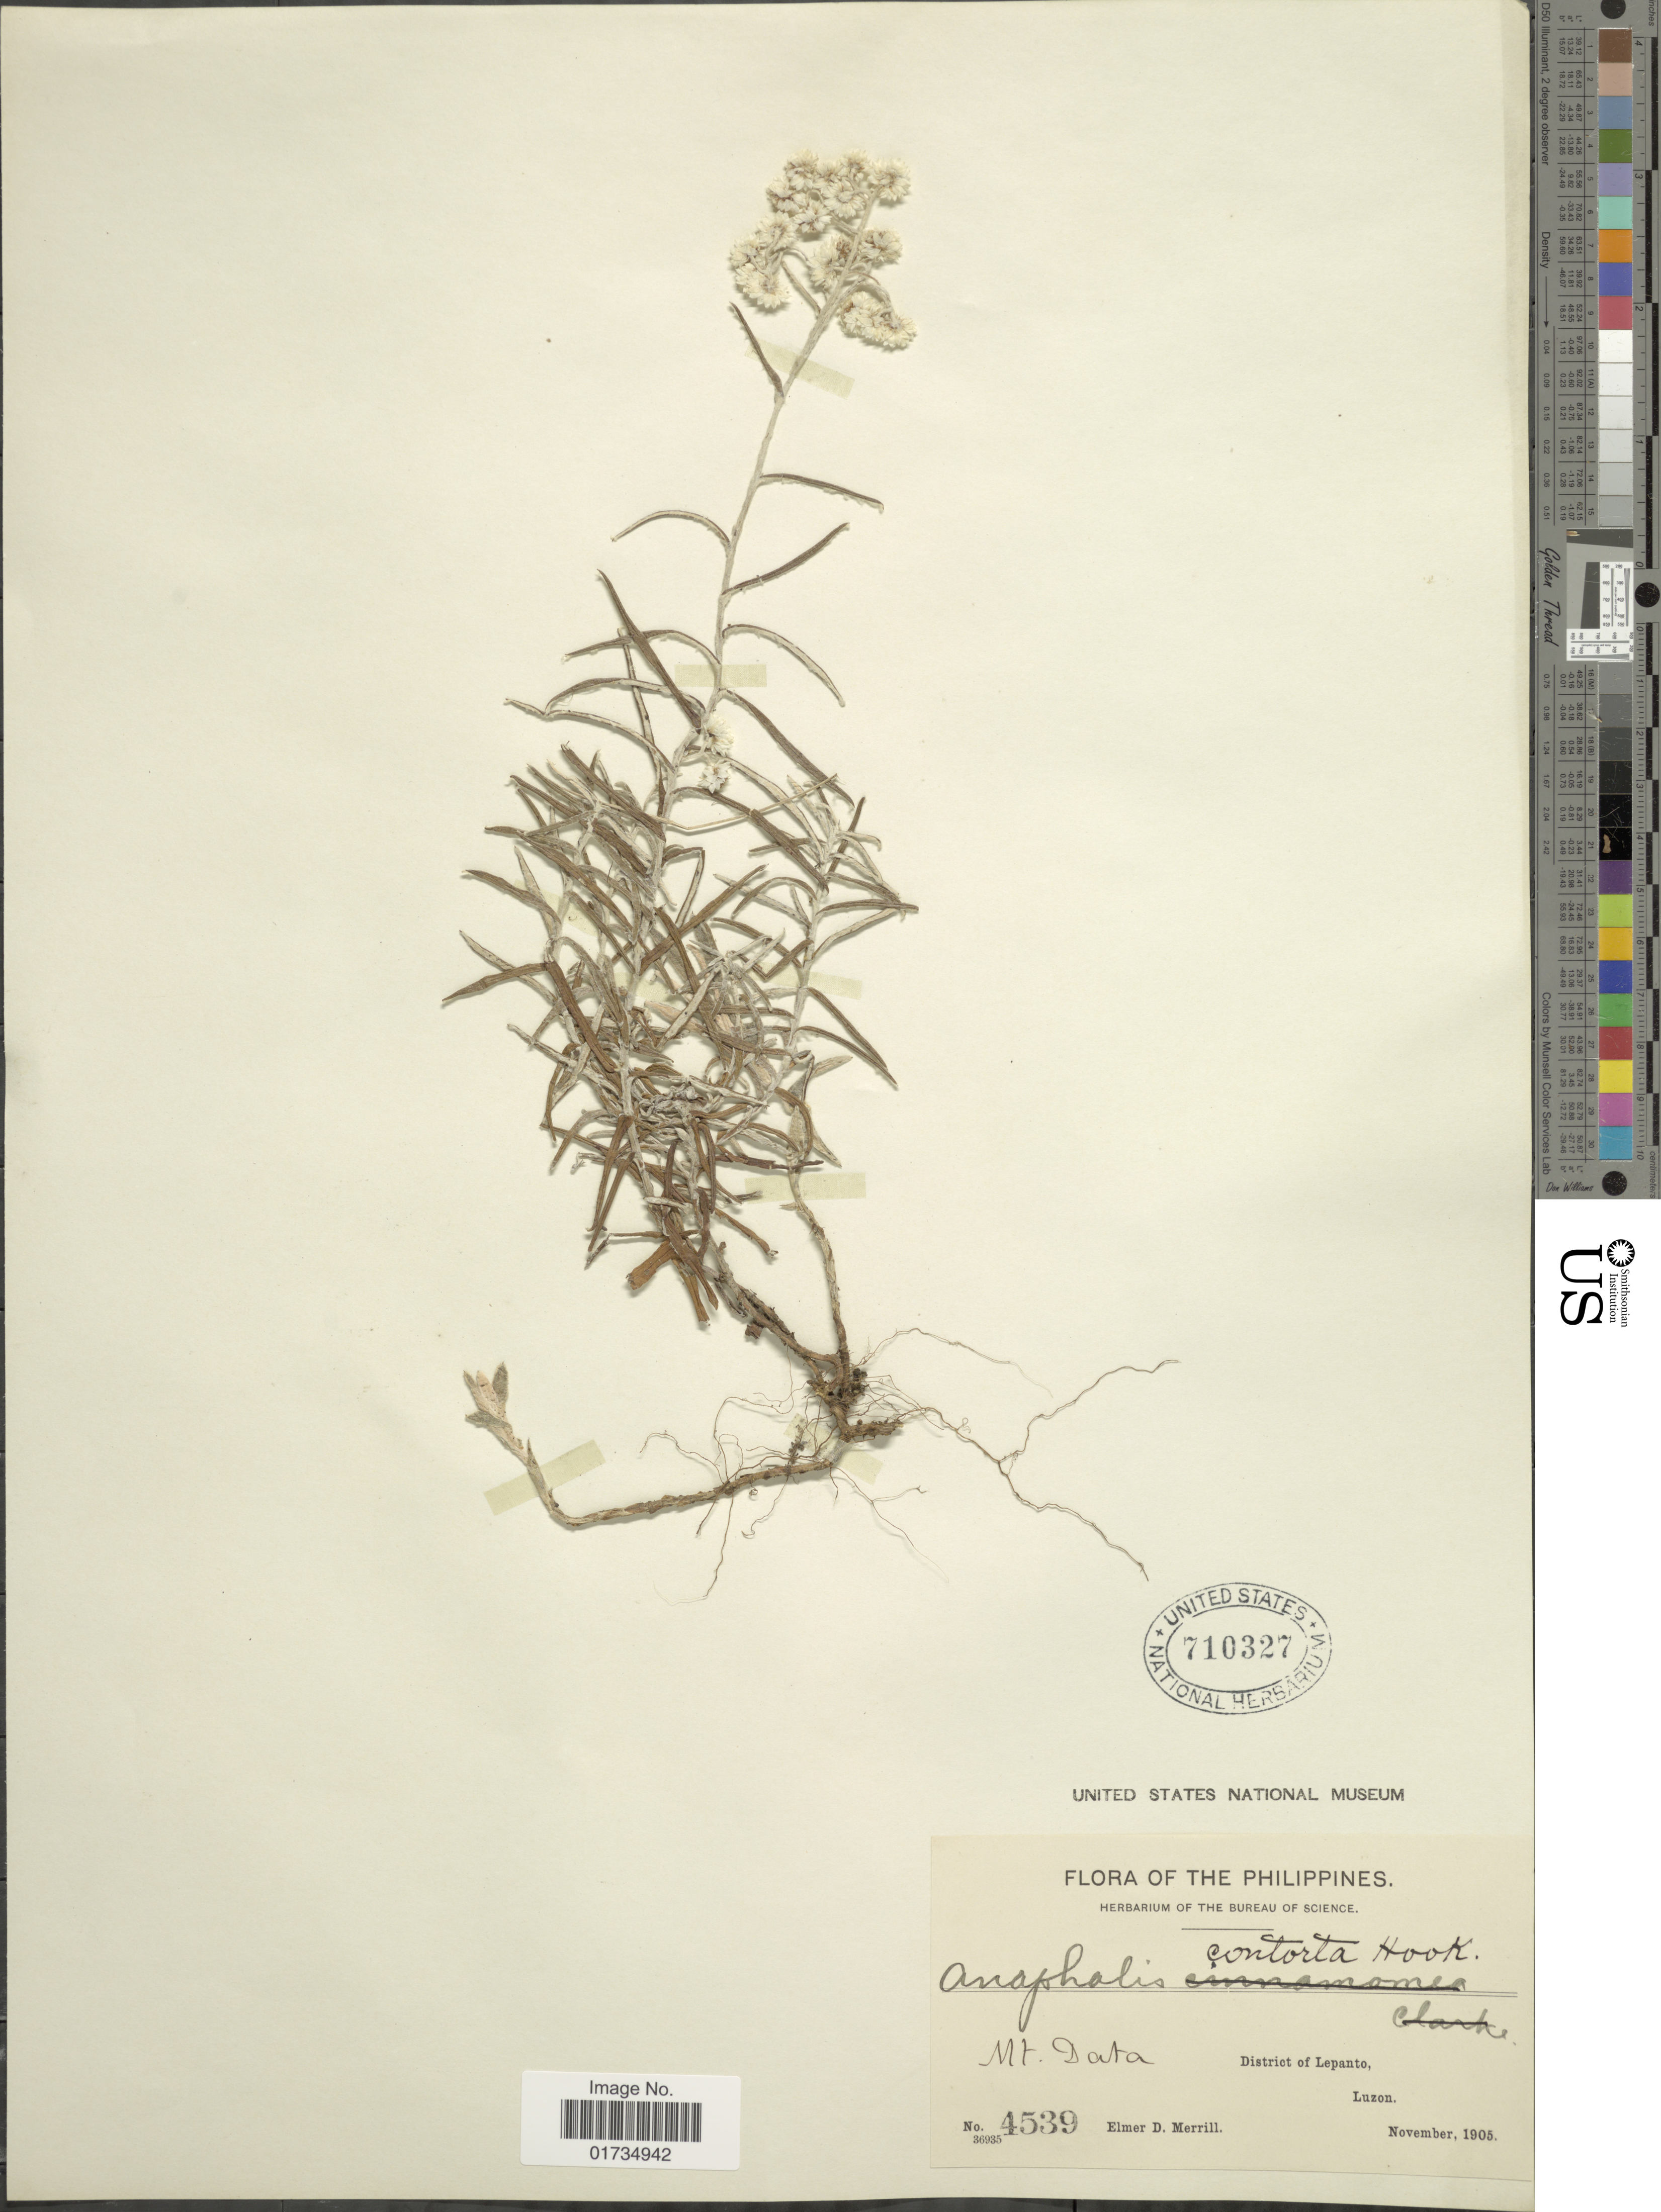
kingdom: Plantae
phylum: Tracheophyta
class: Magnoliopsida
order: Asterales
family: Asteraceae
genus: Anaphalis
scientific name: Anaphalis contorta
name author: (D. Don) Hook. f.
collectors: E. D. Merrill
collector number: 4539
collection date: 1905-11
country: Philippines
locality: The Philippines. Mt. Data. District of Lepanto, Luzon.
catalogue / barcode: US 710327